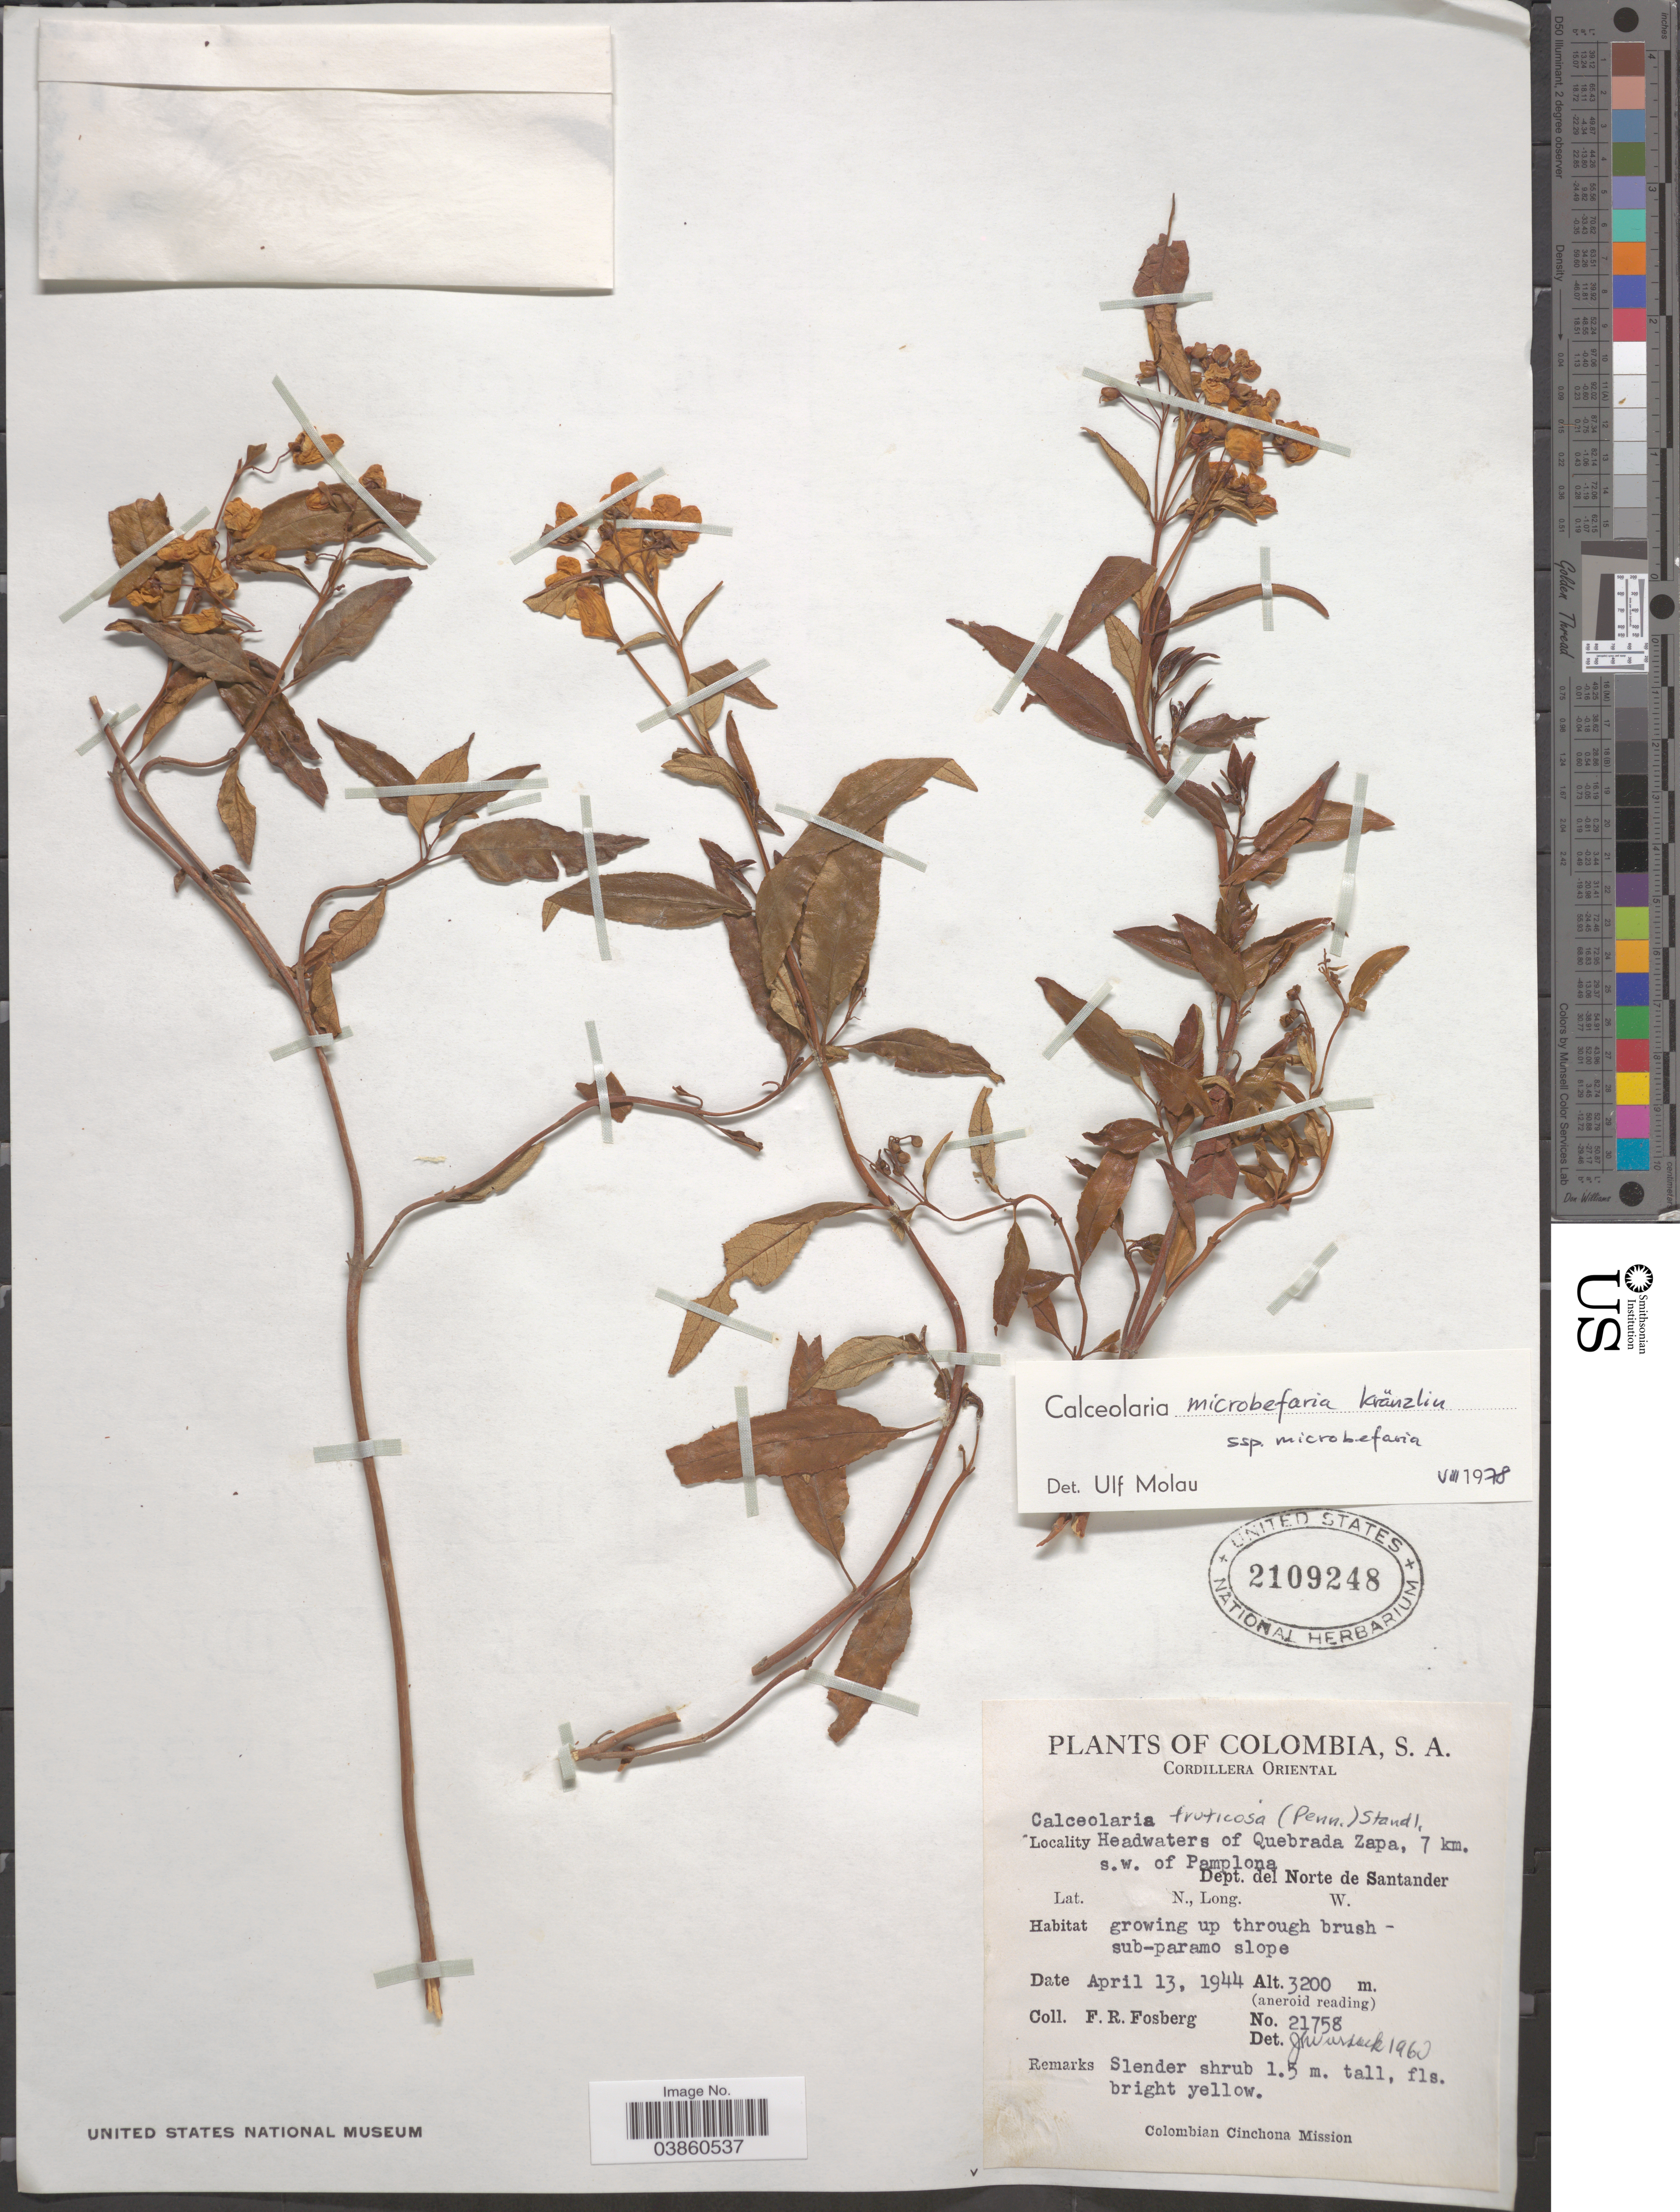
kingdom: Plantae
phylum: Tracheophyta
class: Magnoliopsida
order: Lamiales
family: Calceolariaceae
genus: Calceolaria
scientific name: Calceolaria microbefaria subsp. microbefaria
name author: Kränzl.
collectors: F. R. Fosberg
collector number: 21758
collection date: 1944-04-13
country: Colombia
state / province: Norte de Santander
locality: Cordillera Oriental. Headwaters of Quebrada Zapa, 7 km. s.w. of Pamplona. Dept. del Norte de Santander.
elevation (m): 3200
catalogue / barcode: US 2109248